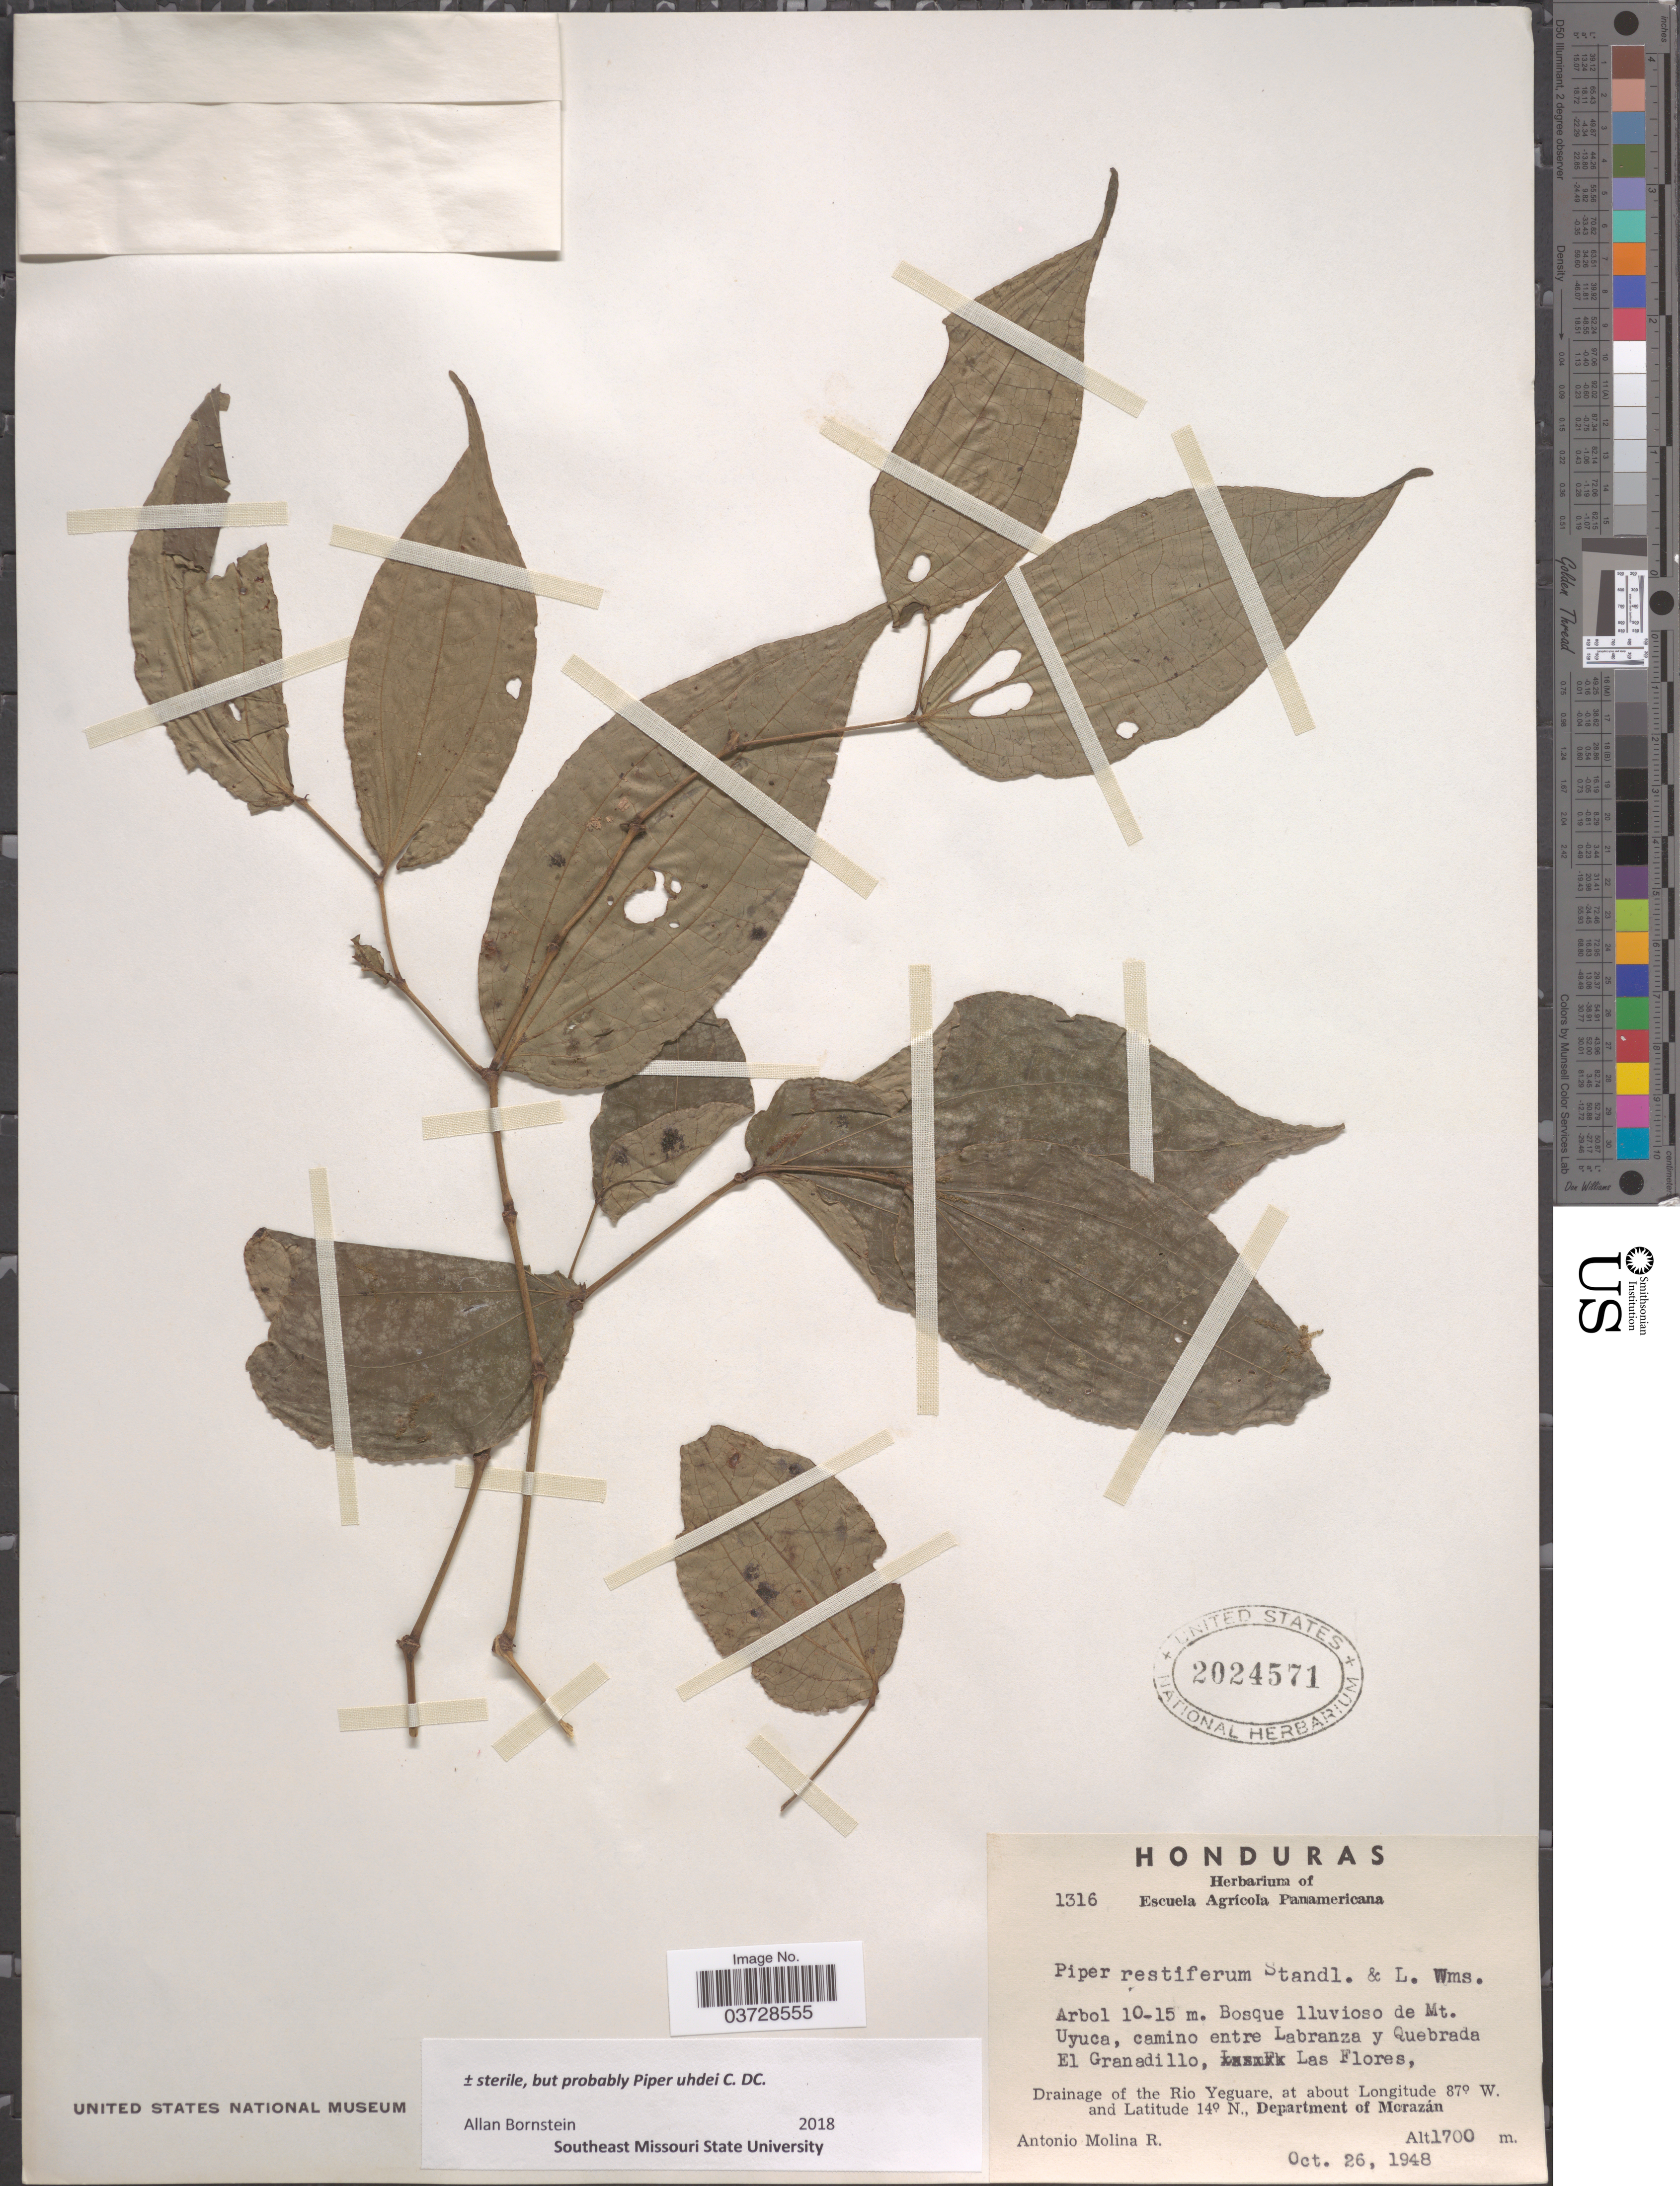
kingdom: Plantae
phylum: Tracheophyta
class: Magnoliopsida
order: Piperales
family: Piperaceae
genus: Piper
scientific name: Piper uhdei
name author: C. DC.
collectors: A. Molina R.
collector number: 1316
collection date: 1948-10-26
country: Honduras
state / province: Fco. Morazán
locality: Mt. Uyuca, camino entre Labranza y Quebrada. El Granadillo, Las Flores, Drainage of the Rio Yeguare. Department of Morazán.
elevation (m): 1700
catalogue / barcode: US 2024571